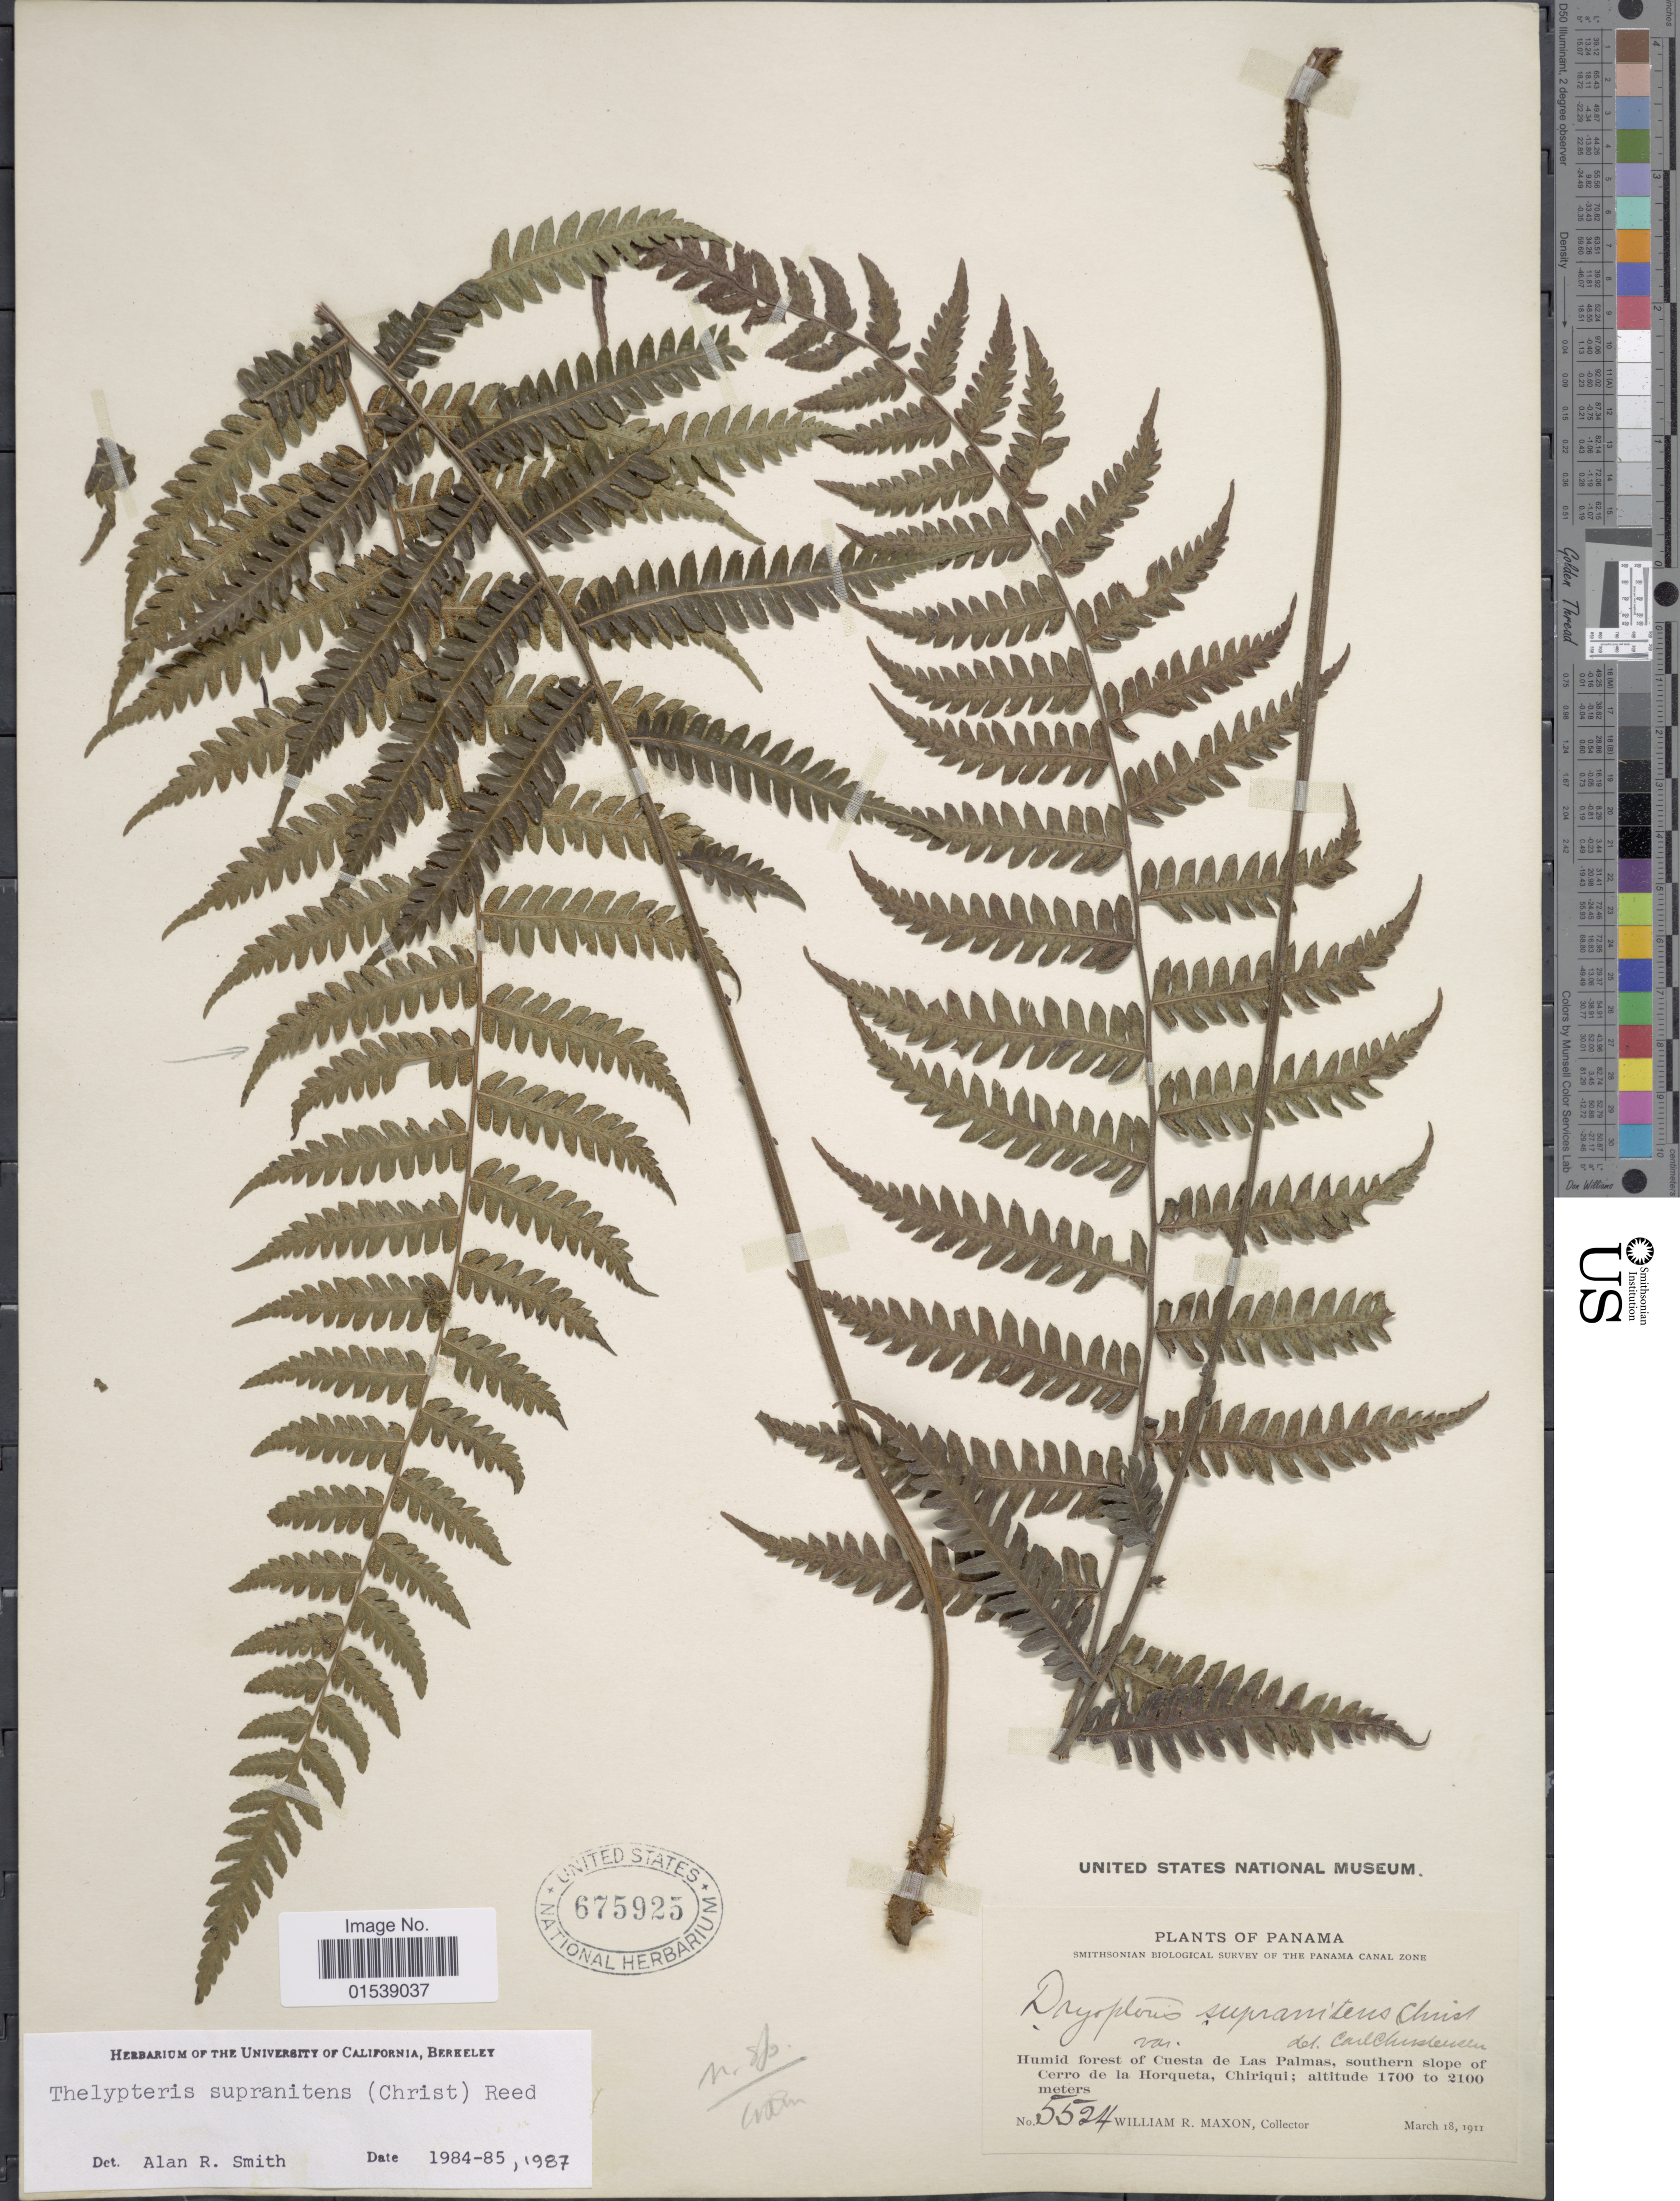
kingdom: Plantae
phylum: Tracheophyta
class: Polypodiopsida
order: Polypodiales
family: Thelypteridaceae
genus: Amauropelta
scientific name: Amauropelta supranitens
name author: (C. Chr.) Á. Löve & D. Löve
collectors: W. R. Maxon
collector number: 5524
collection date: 1911-03-18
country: Panama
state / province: Chiriqui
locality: Humid forest of Cuesta de Las Palmas, southern slope of Cerro de la Horqueta, Chiriqui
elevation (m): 1700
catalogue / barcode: US 675925